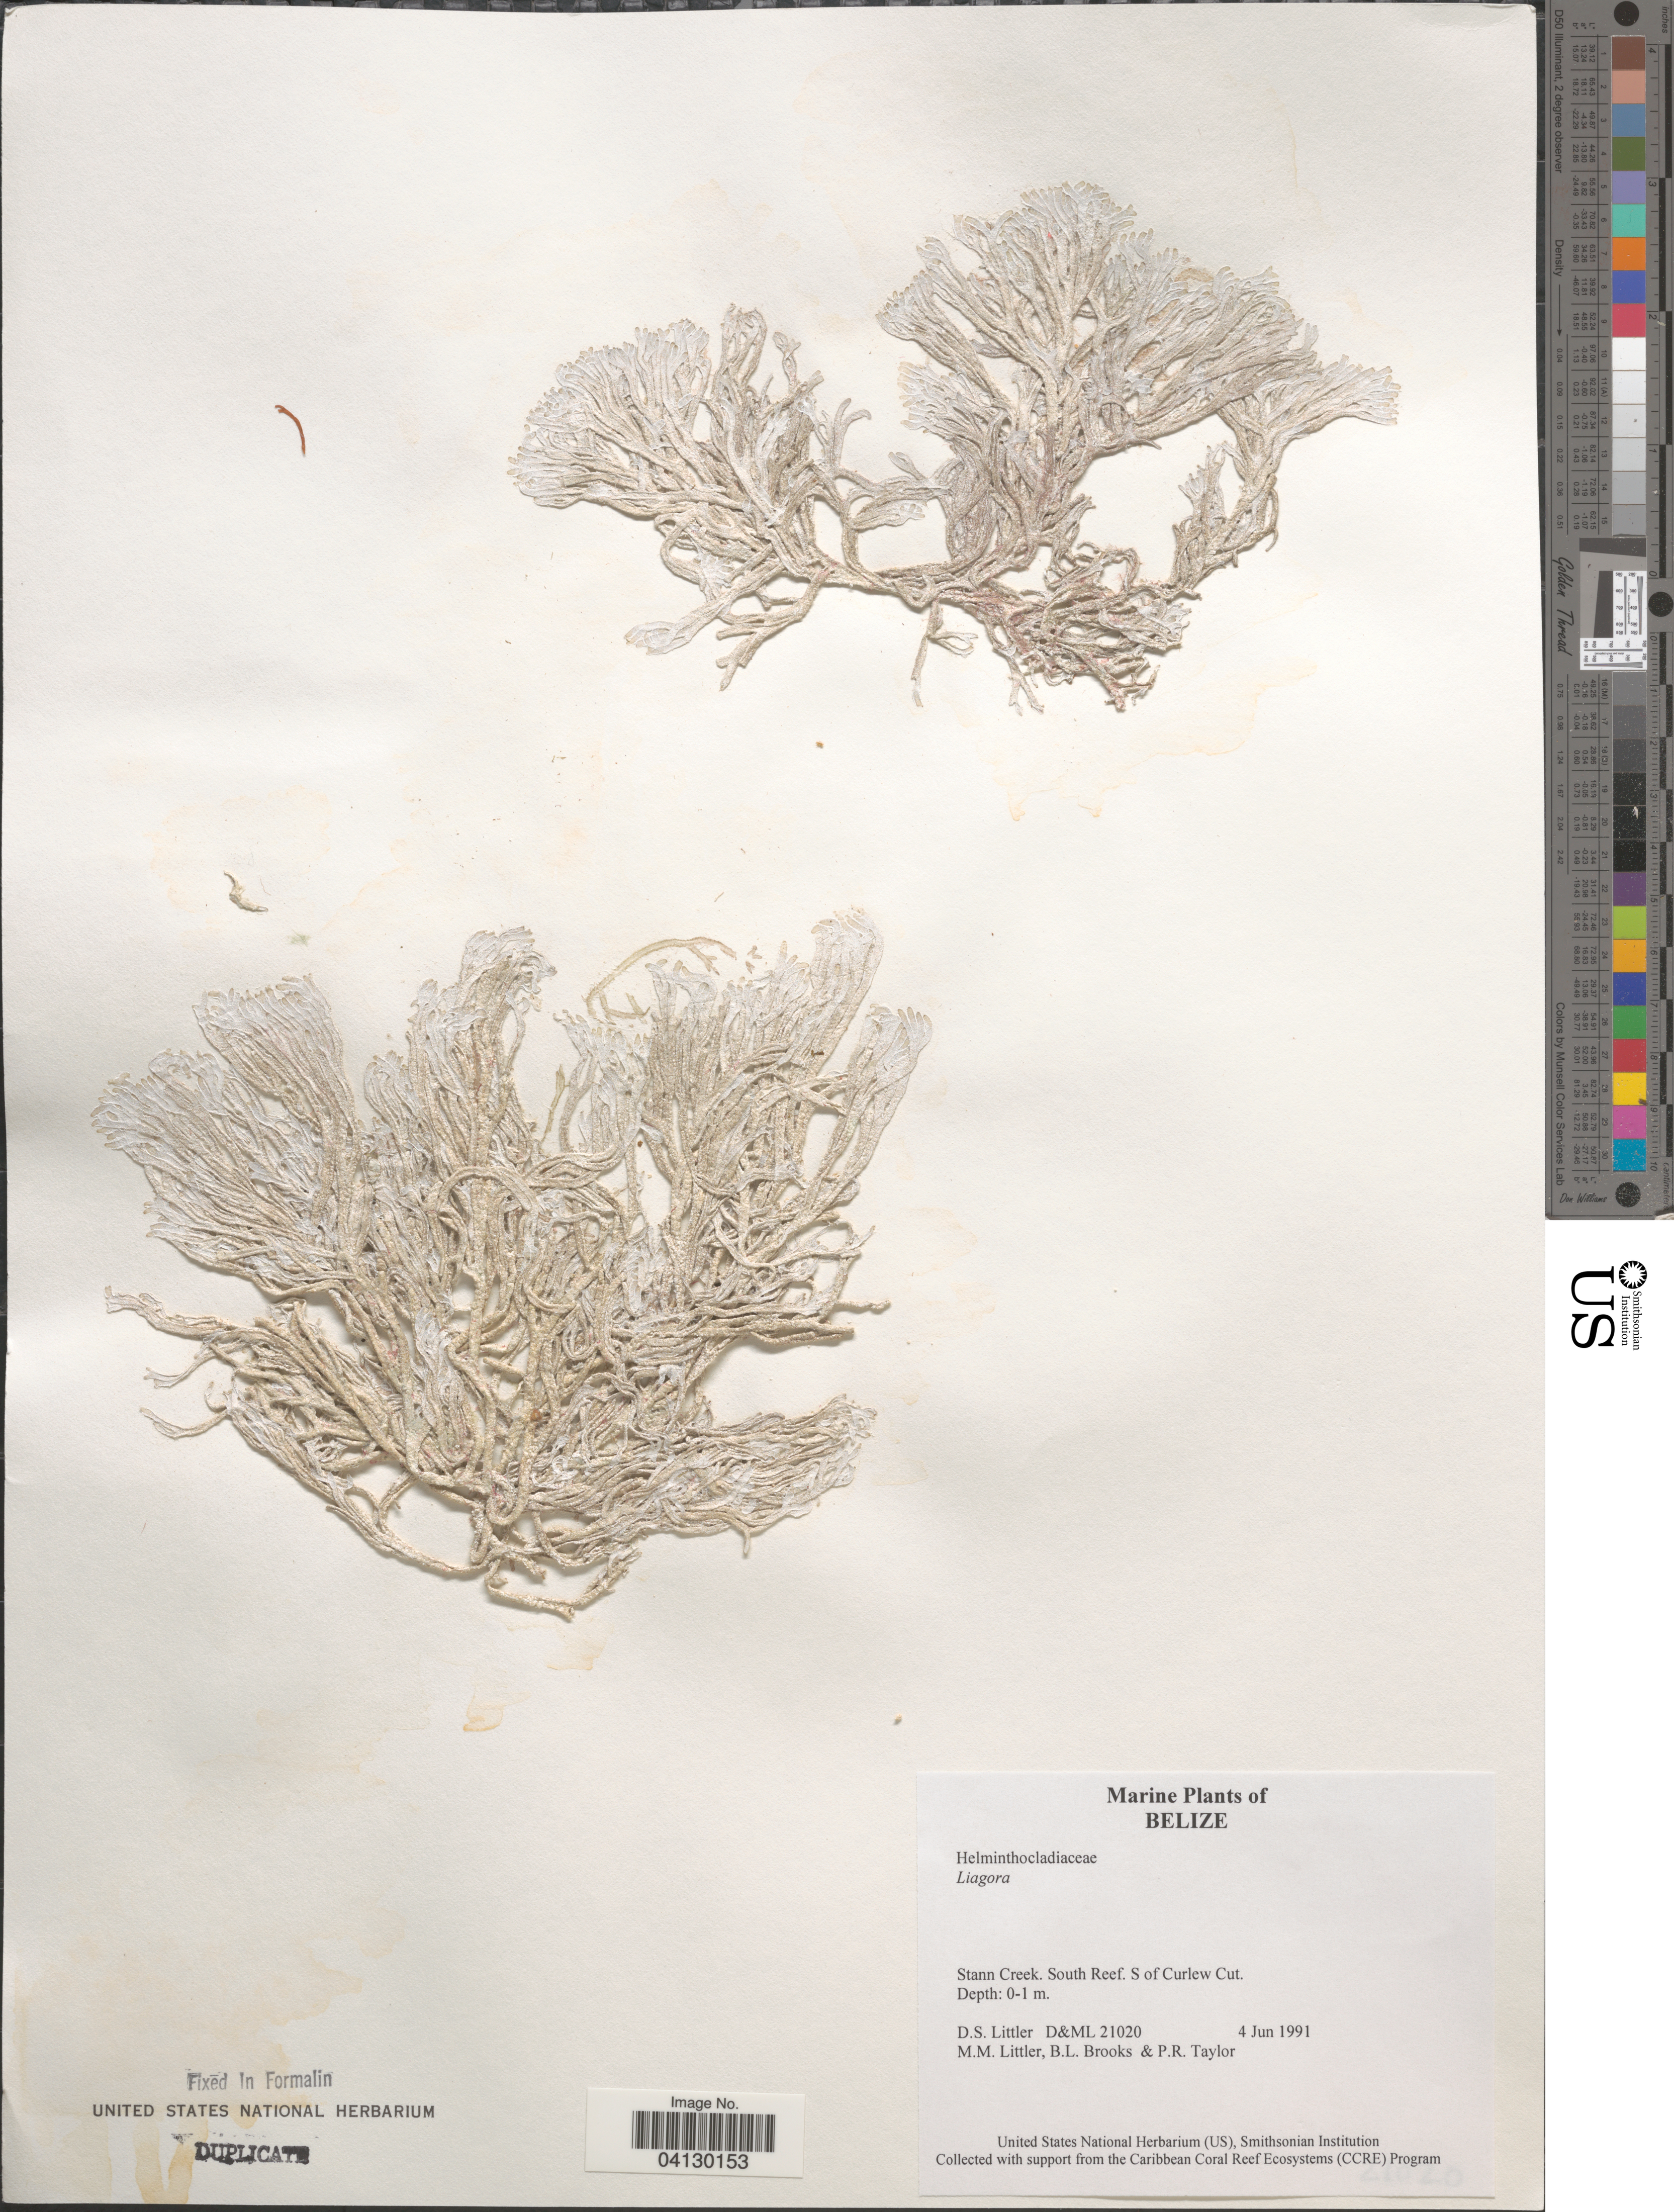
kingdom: Plantae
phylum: Rhodophyta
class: Florideophyceae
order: Nemaliales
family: Liagoraceae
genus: Liagora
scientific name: Liagora sp.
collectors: D. S. Littler, B. Brooks & P. R. Taylor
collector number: D&ML 21020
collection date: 1991-06-04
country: Belize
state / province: Stann Creek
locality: South Reef. S of Curlew Cut.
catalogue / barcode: US 328604